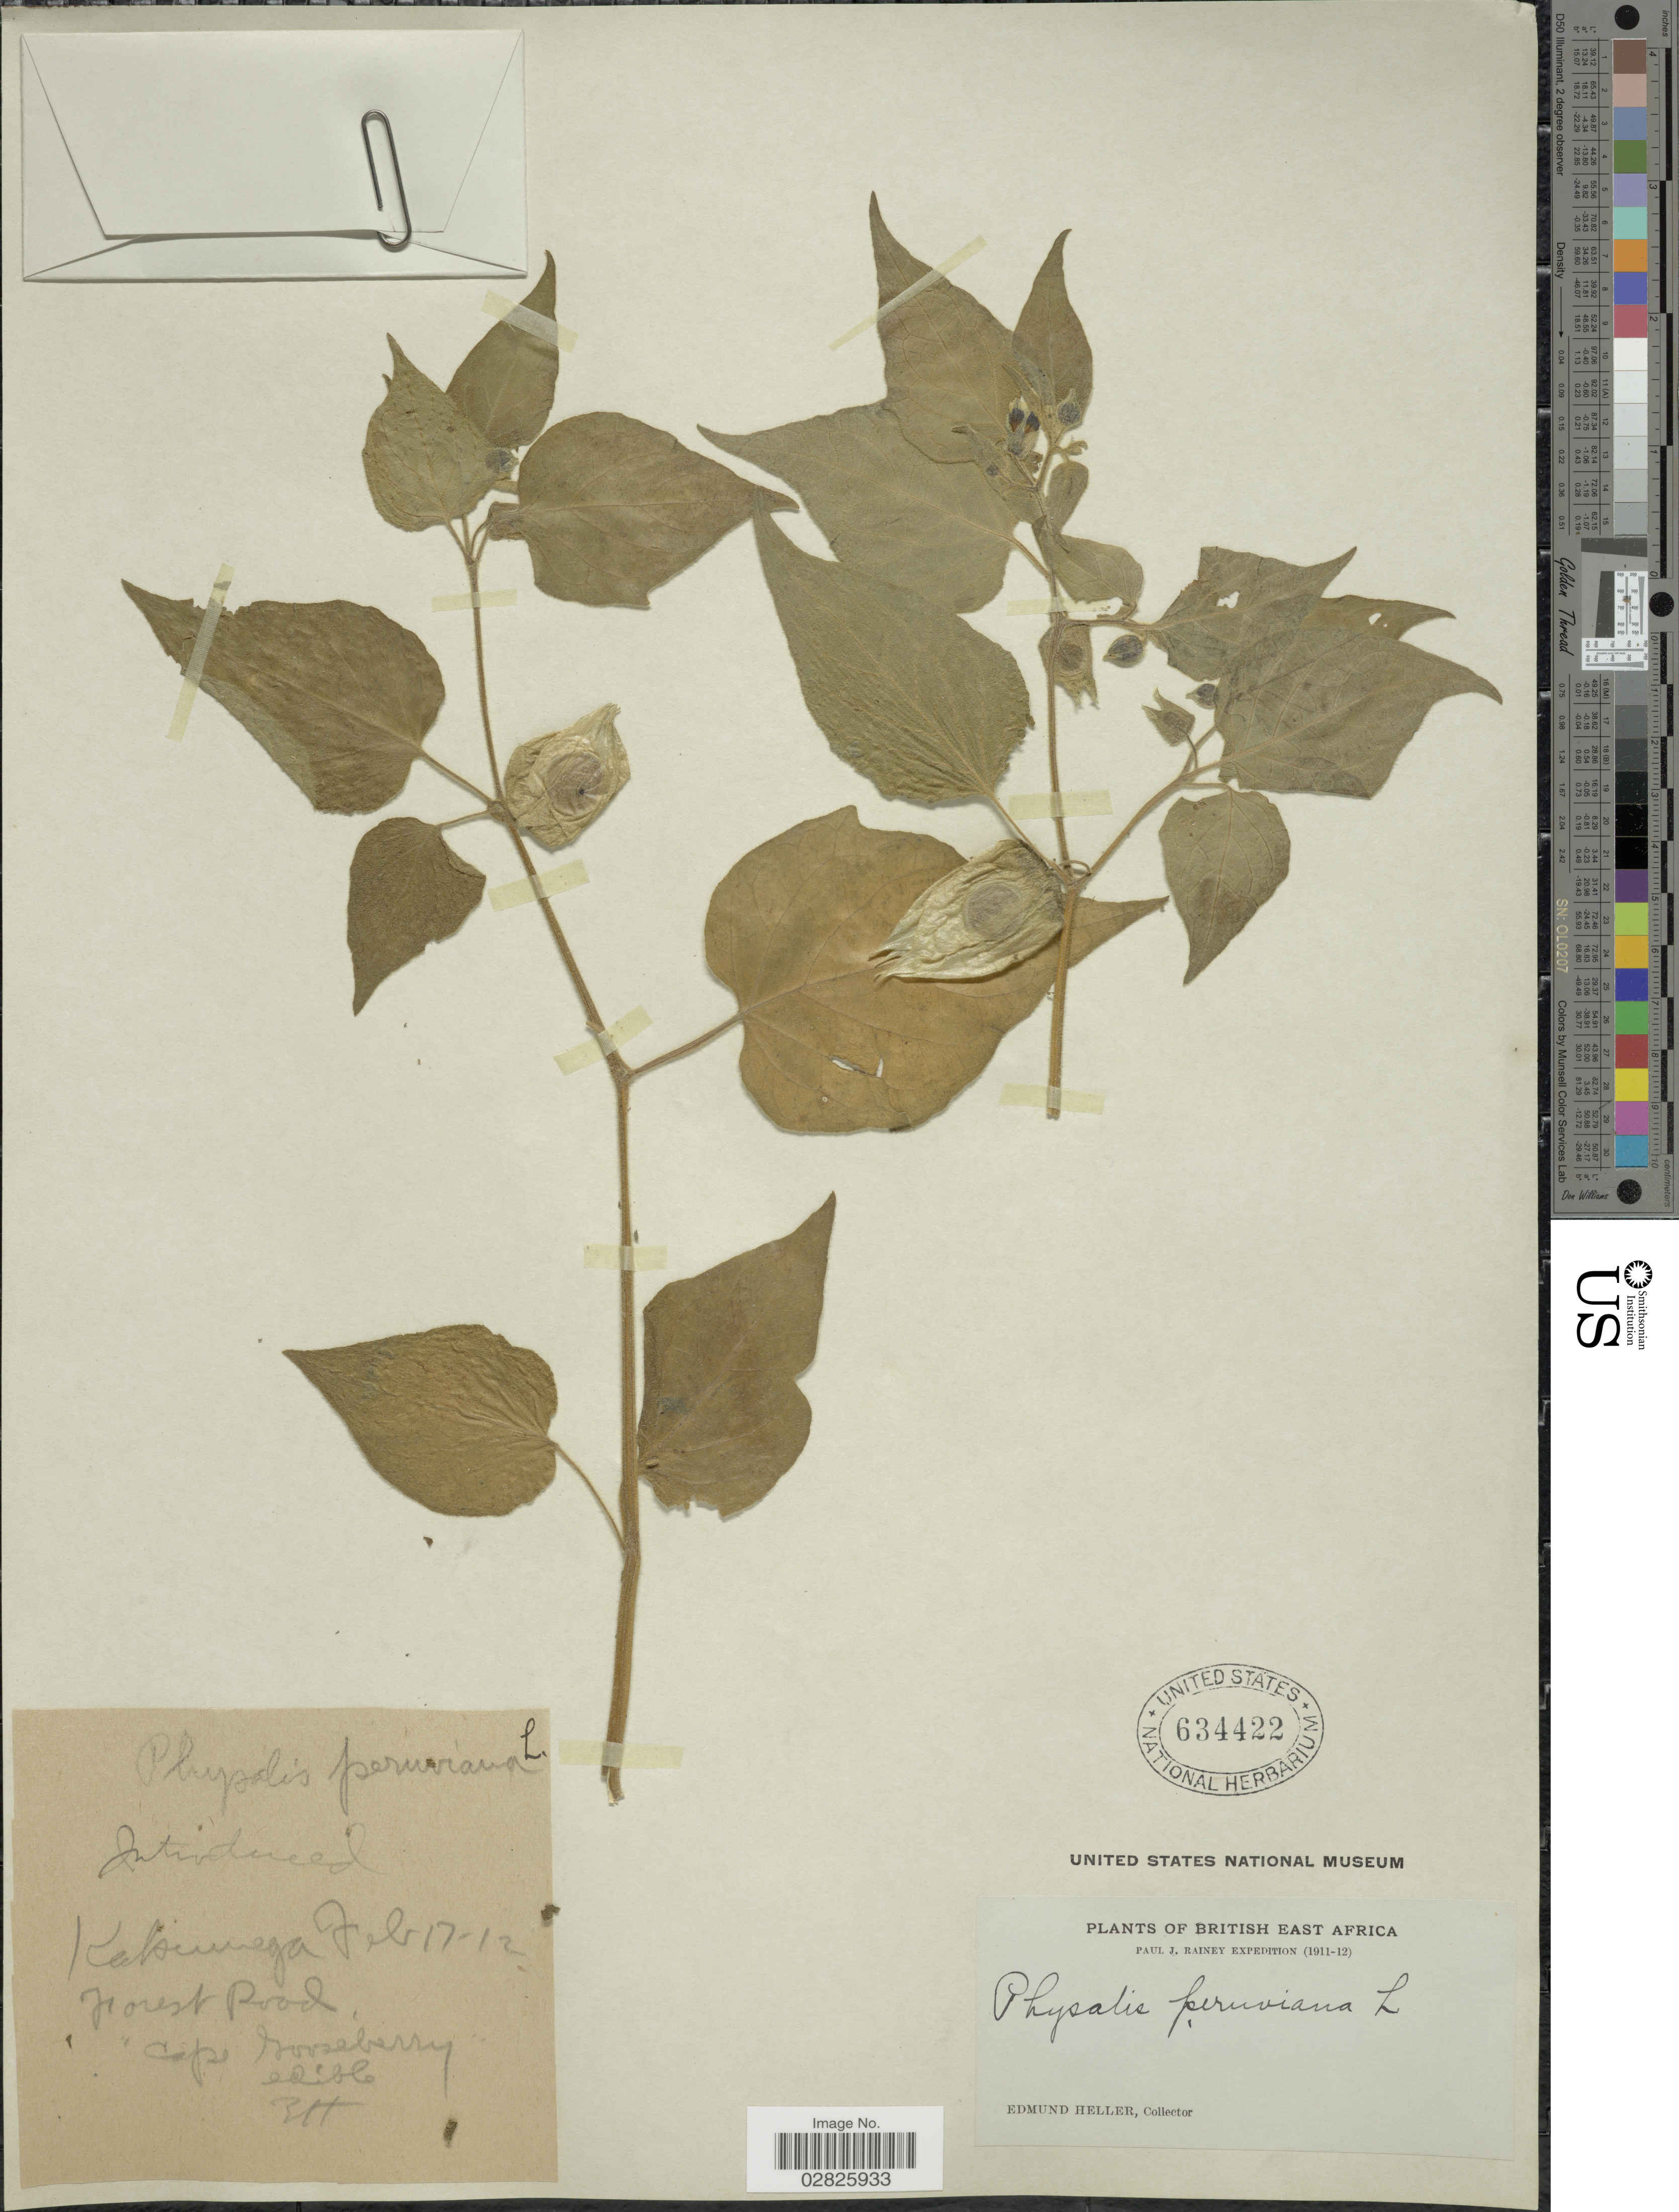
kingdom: Plantae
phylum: Tracheophyta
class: Magnoliopsida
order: Solanales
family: Solanaceae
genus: Physalis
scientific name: Physalis peruviana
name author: L.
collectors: E. Heller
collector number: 311*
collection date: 1912-02-17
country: Kenya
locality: British East Africa. Kakamega.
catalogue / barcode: US 634422